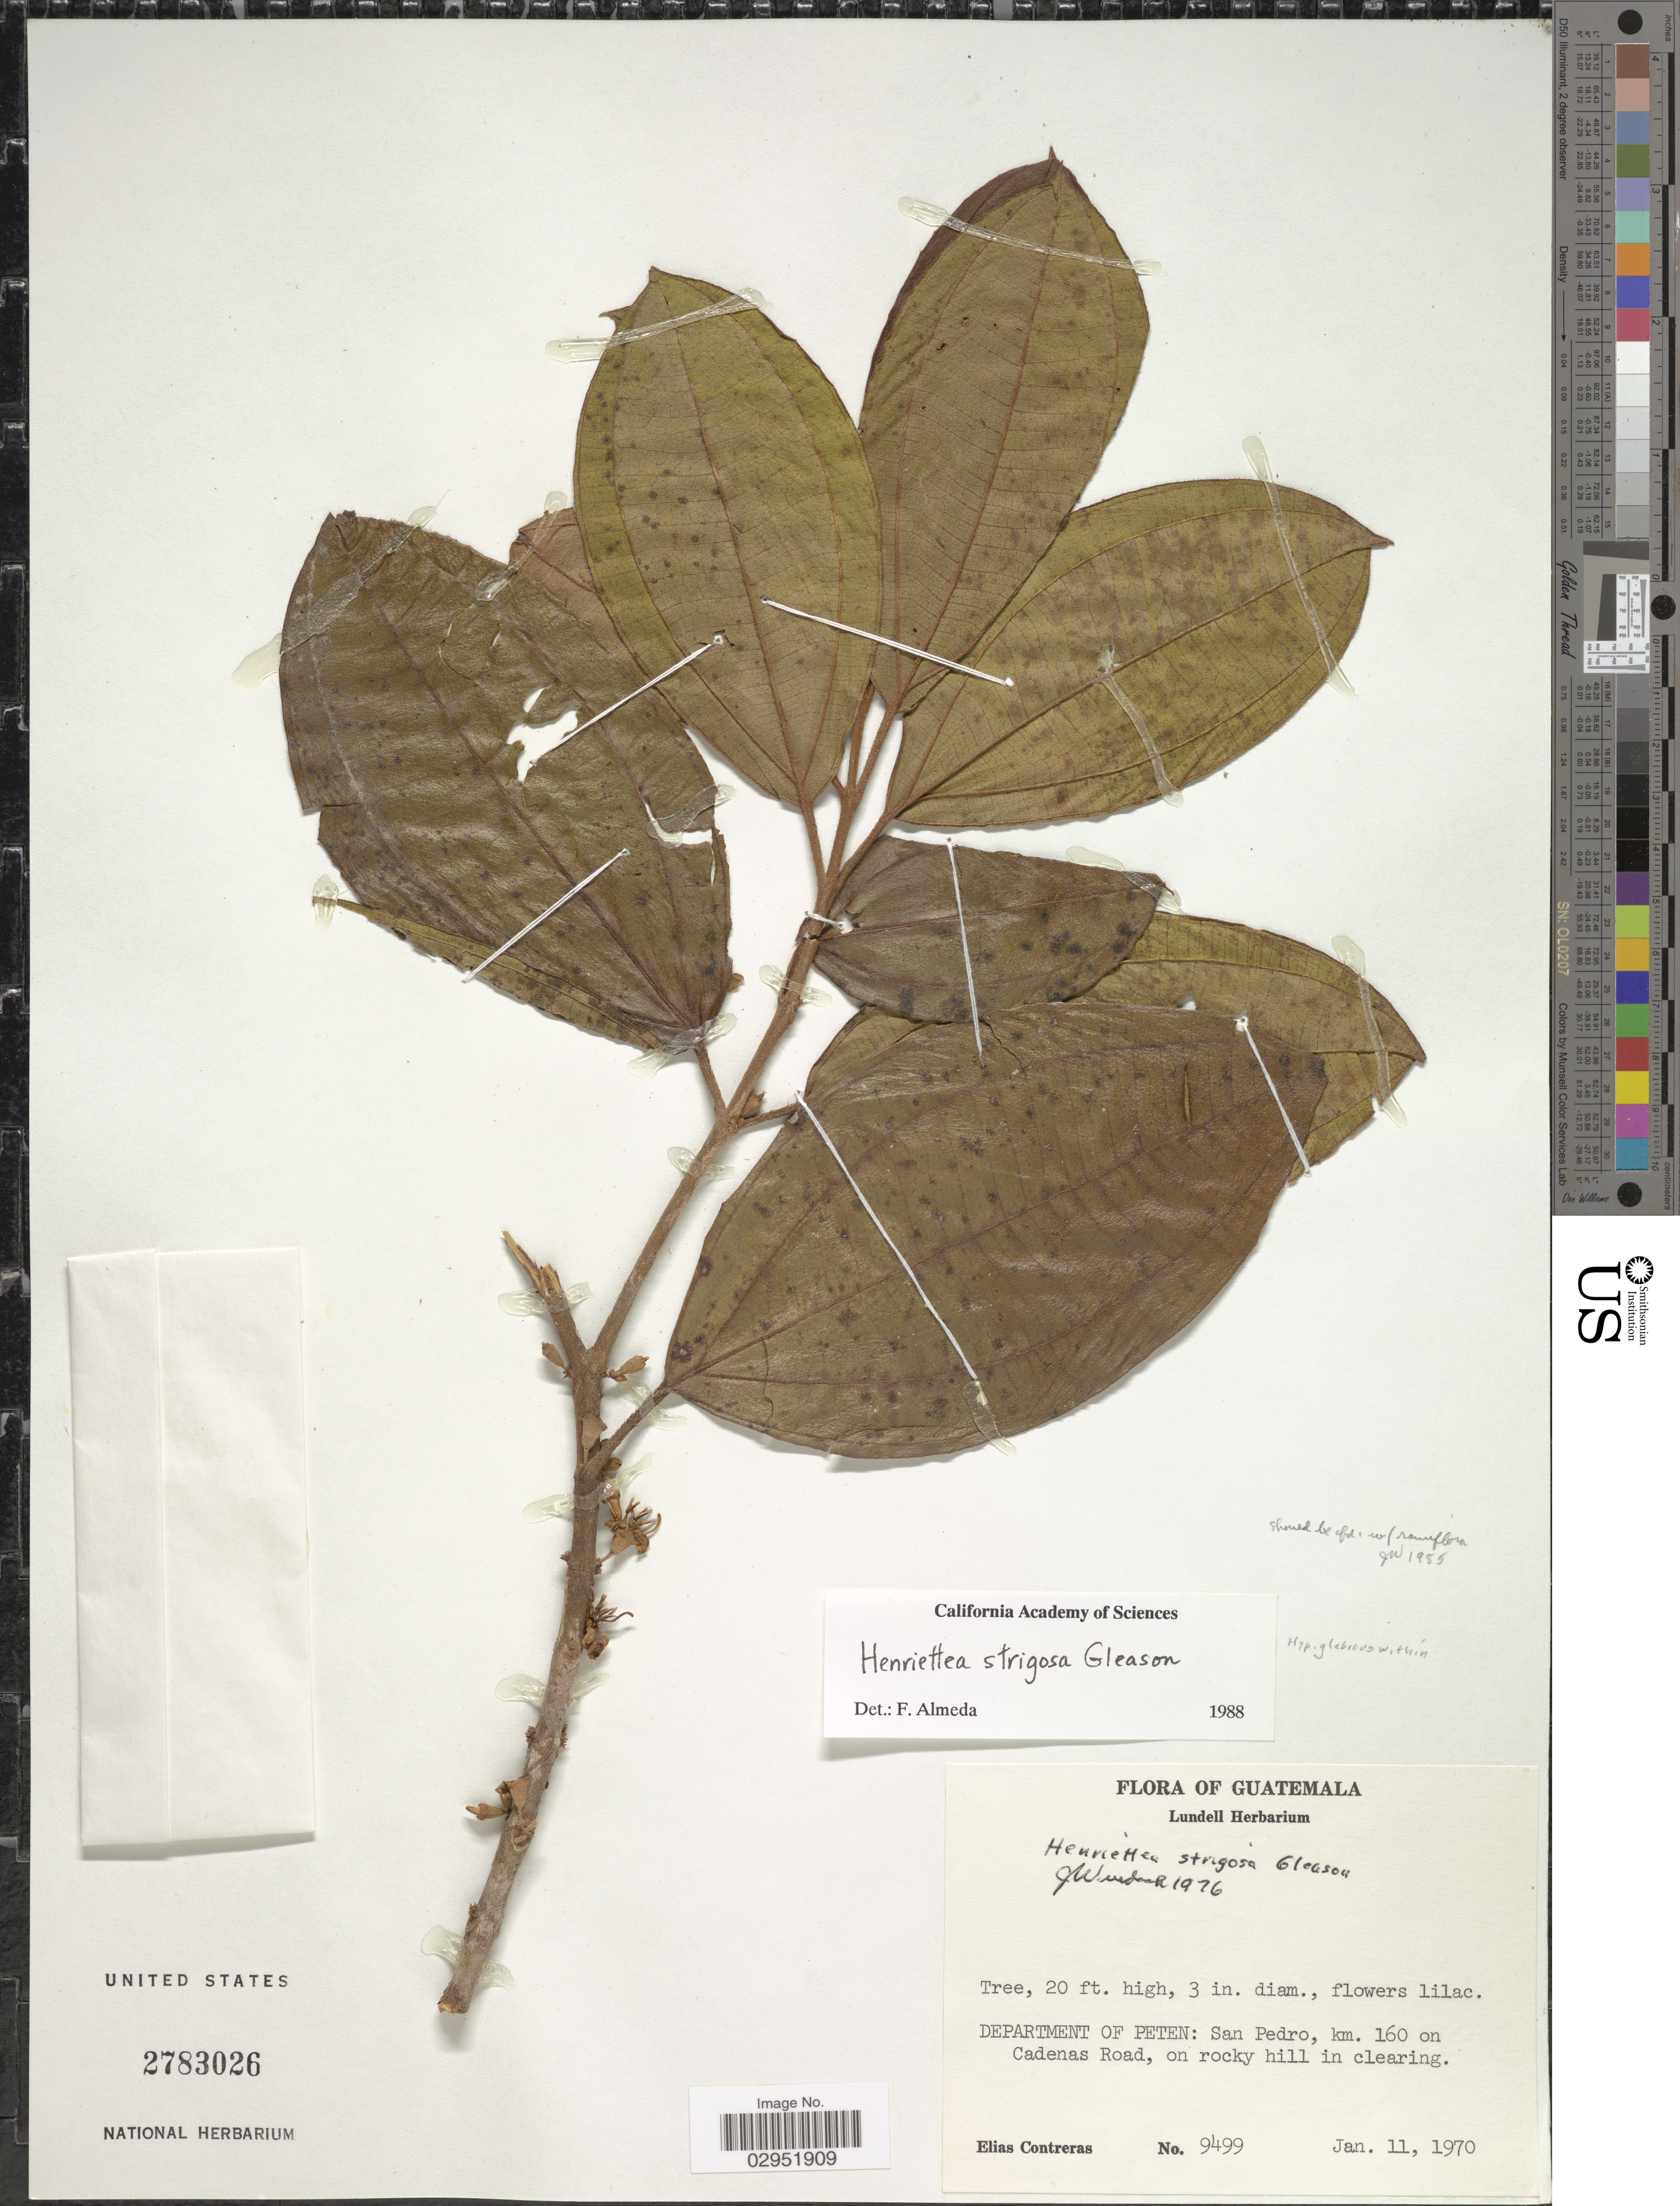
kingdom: Plantae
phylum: Tracheophyta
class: Magnoliopsida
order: Myrtales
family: Melastomataceae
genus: Henriettea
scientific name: Henriettea strigosa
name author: Gleason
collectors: E. Contreras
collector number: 9499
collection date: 1970-01-11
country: Guatemala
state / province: El Petén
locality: Department of Peten: San Pedro, km. 160 on Cadenas Road.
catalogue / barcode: US 2783026